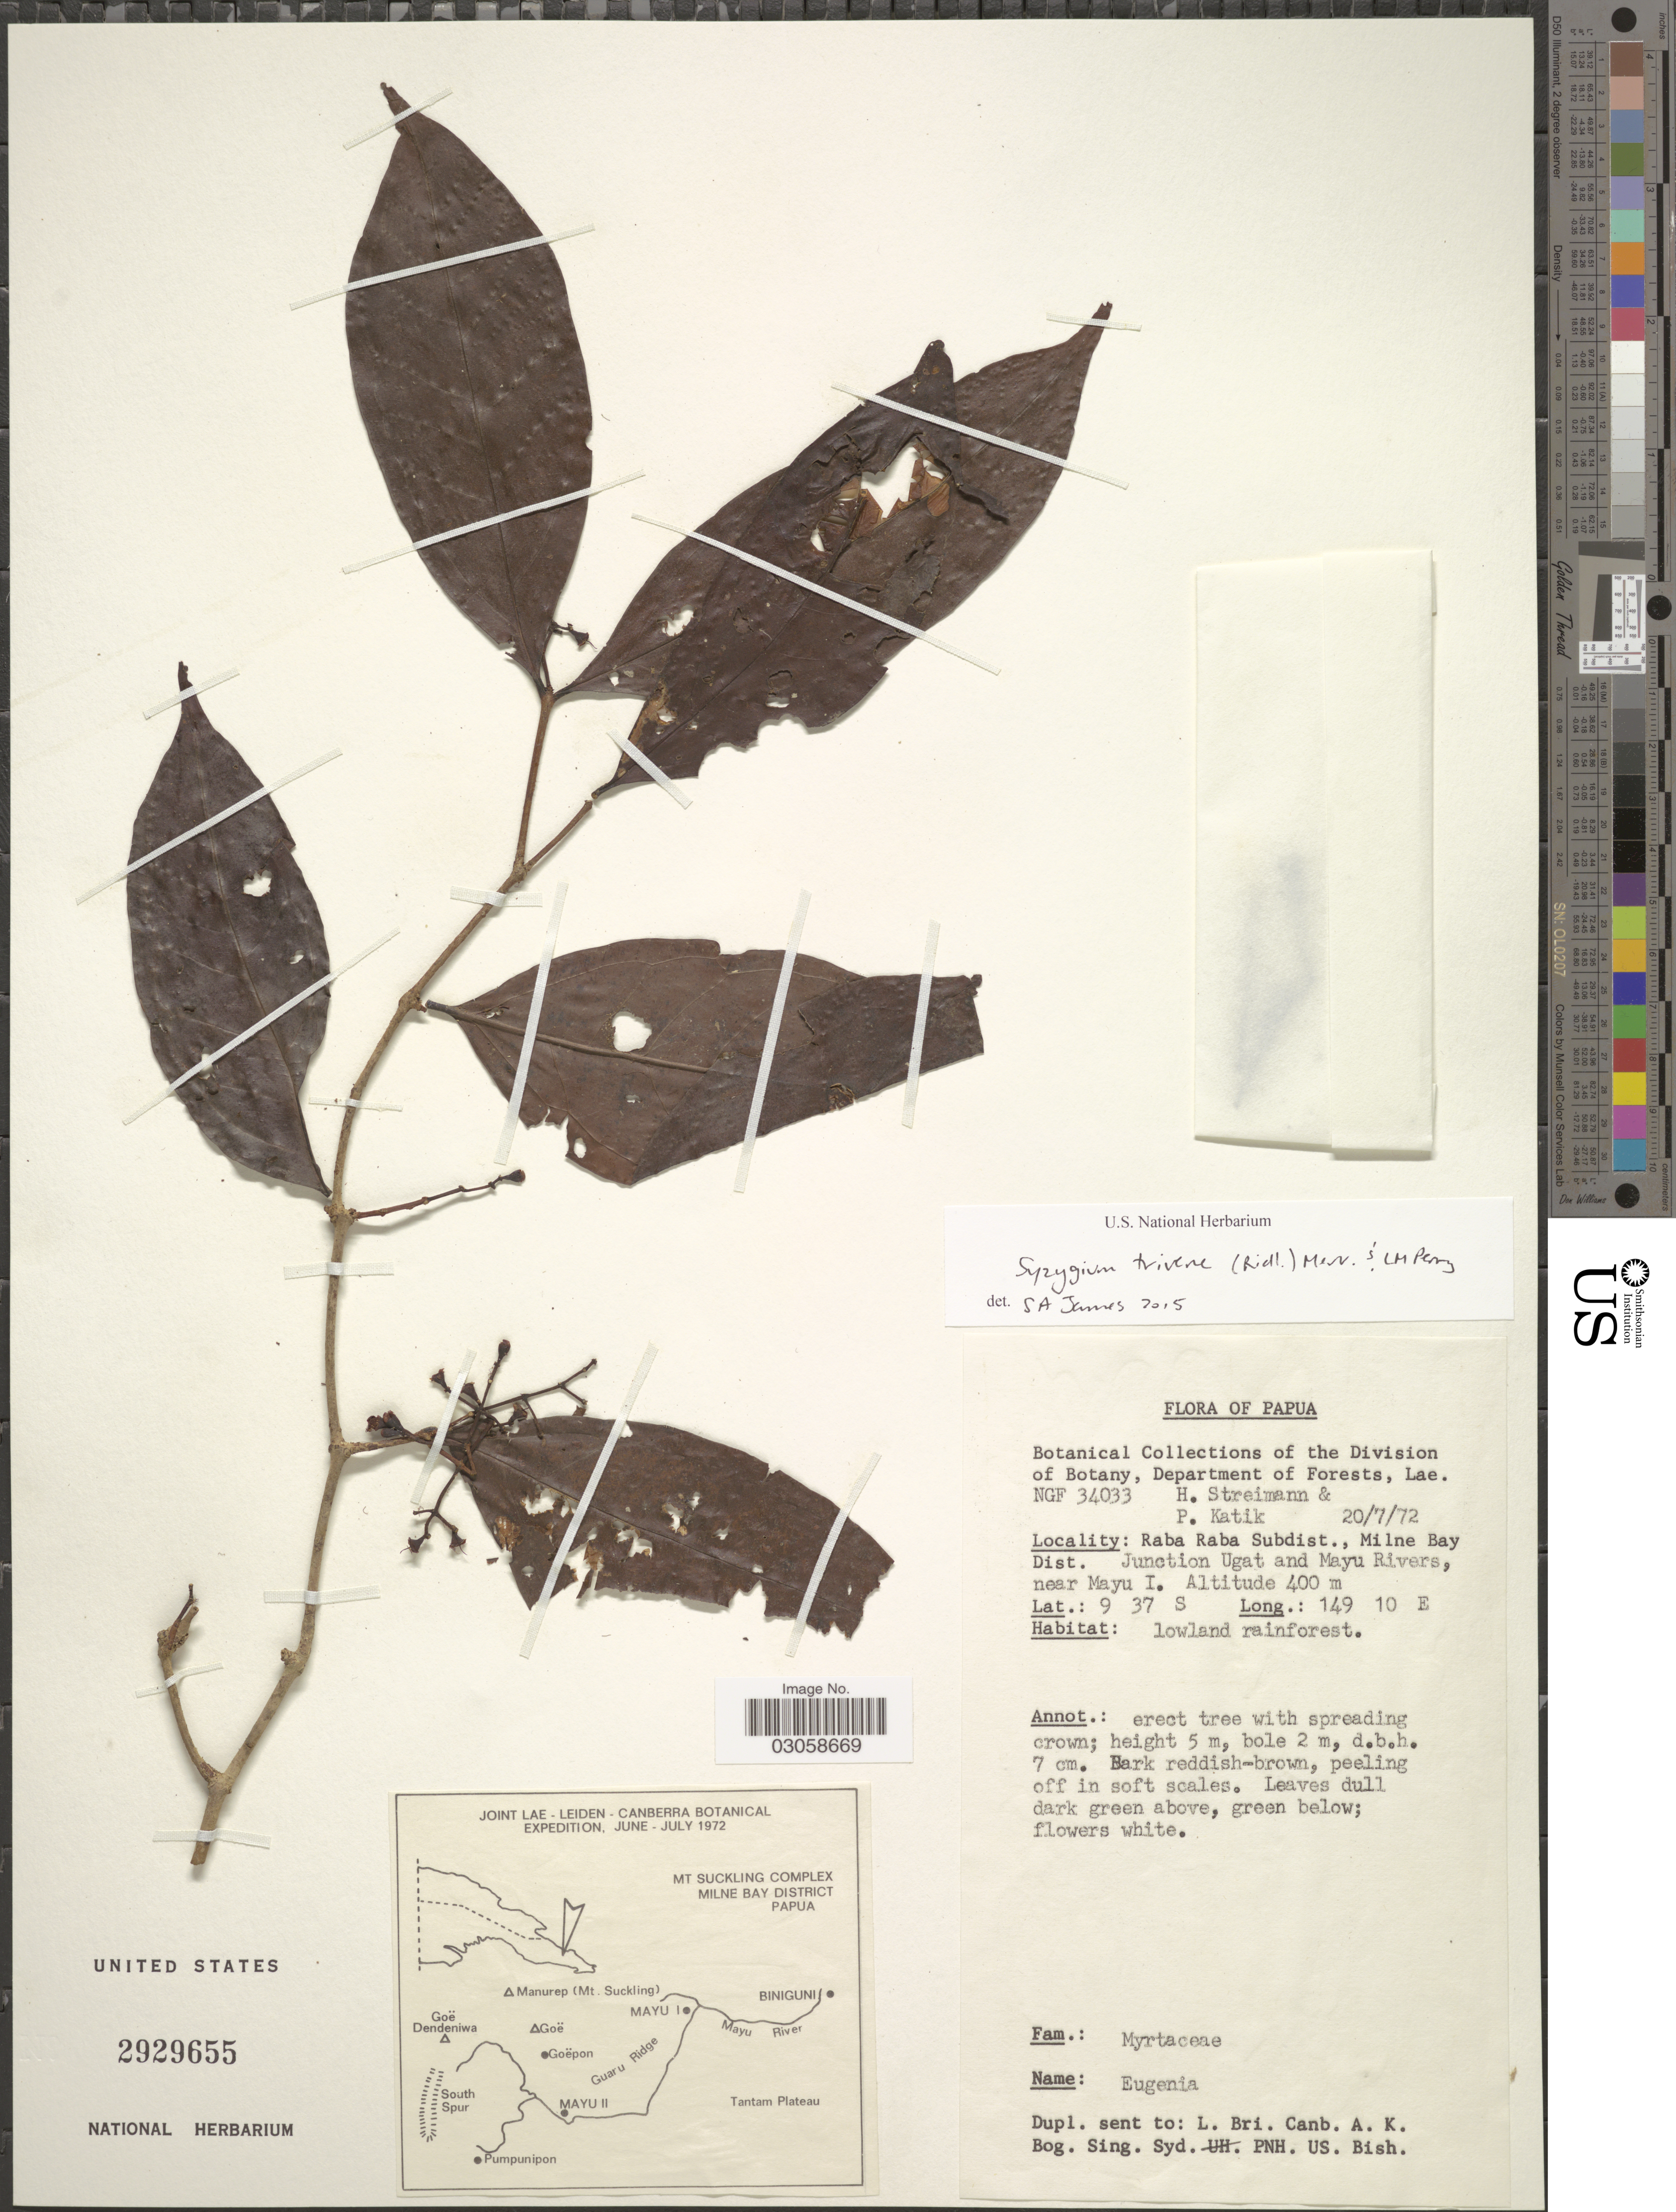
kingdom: Plantae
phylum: Tracheophyta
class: Magnoliopsida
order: Myrtales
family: Myrtaceae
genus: Syzygium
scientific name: Syzygium trivene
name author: (Ridl.) Merr. & L.M. Perry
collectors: H. Streimann & P. Katik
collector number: NGF 34033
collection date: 1972-07-20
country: Papua New Guinea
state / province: Milne Bay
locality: Papua. Raba Raba Subdist., Milne Bay Dist. Junction Ugat and Mayu Rivers, near Mayu I.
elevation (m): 400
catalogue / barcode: US 2929655